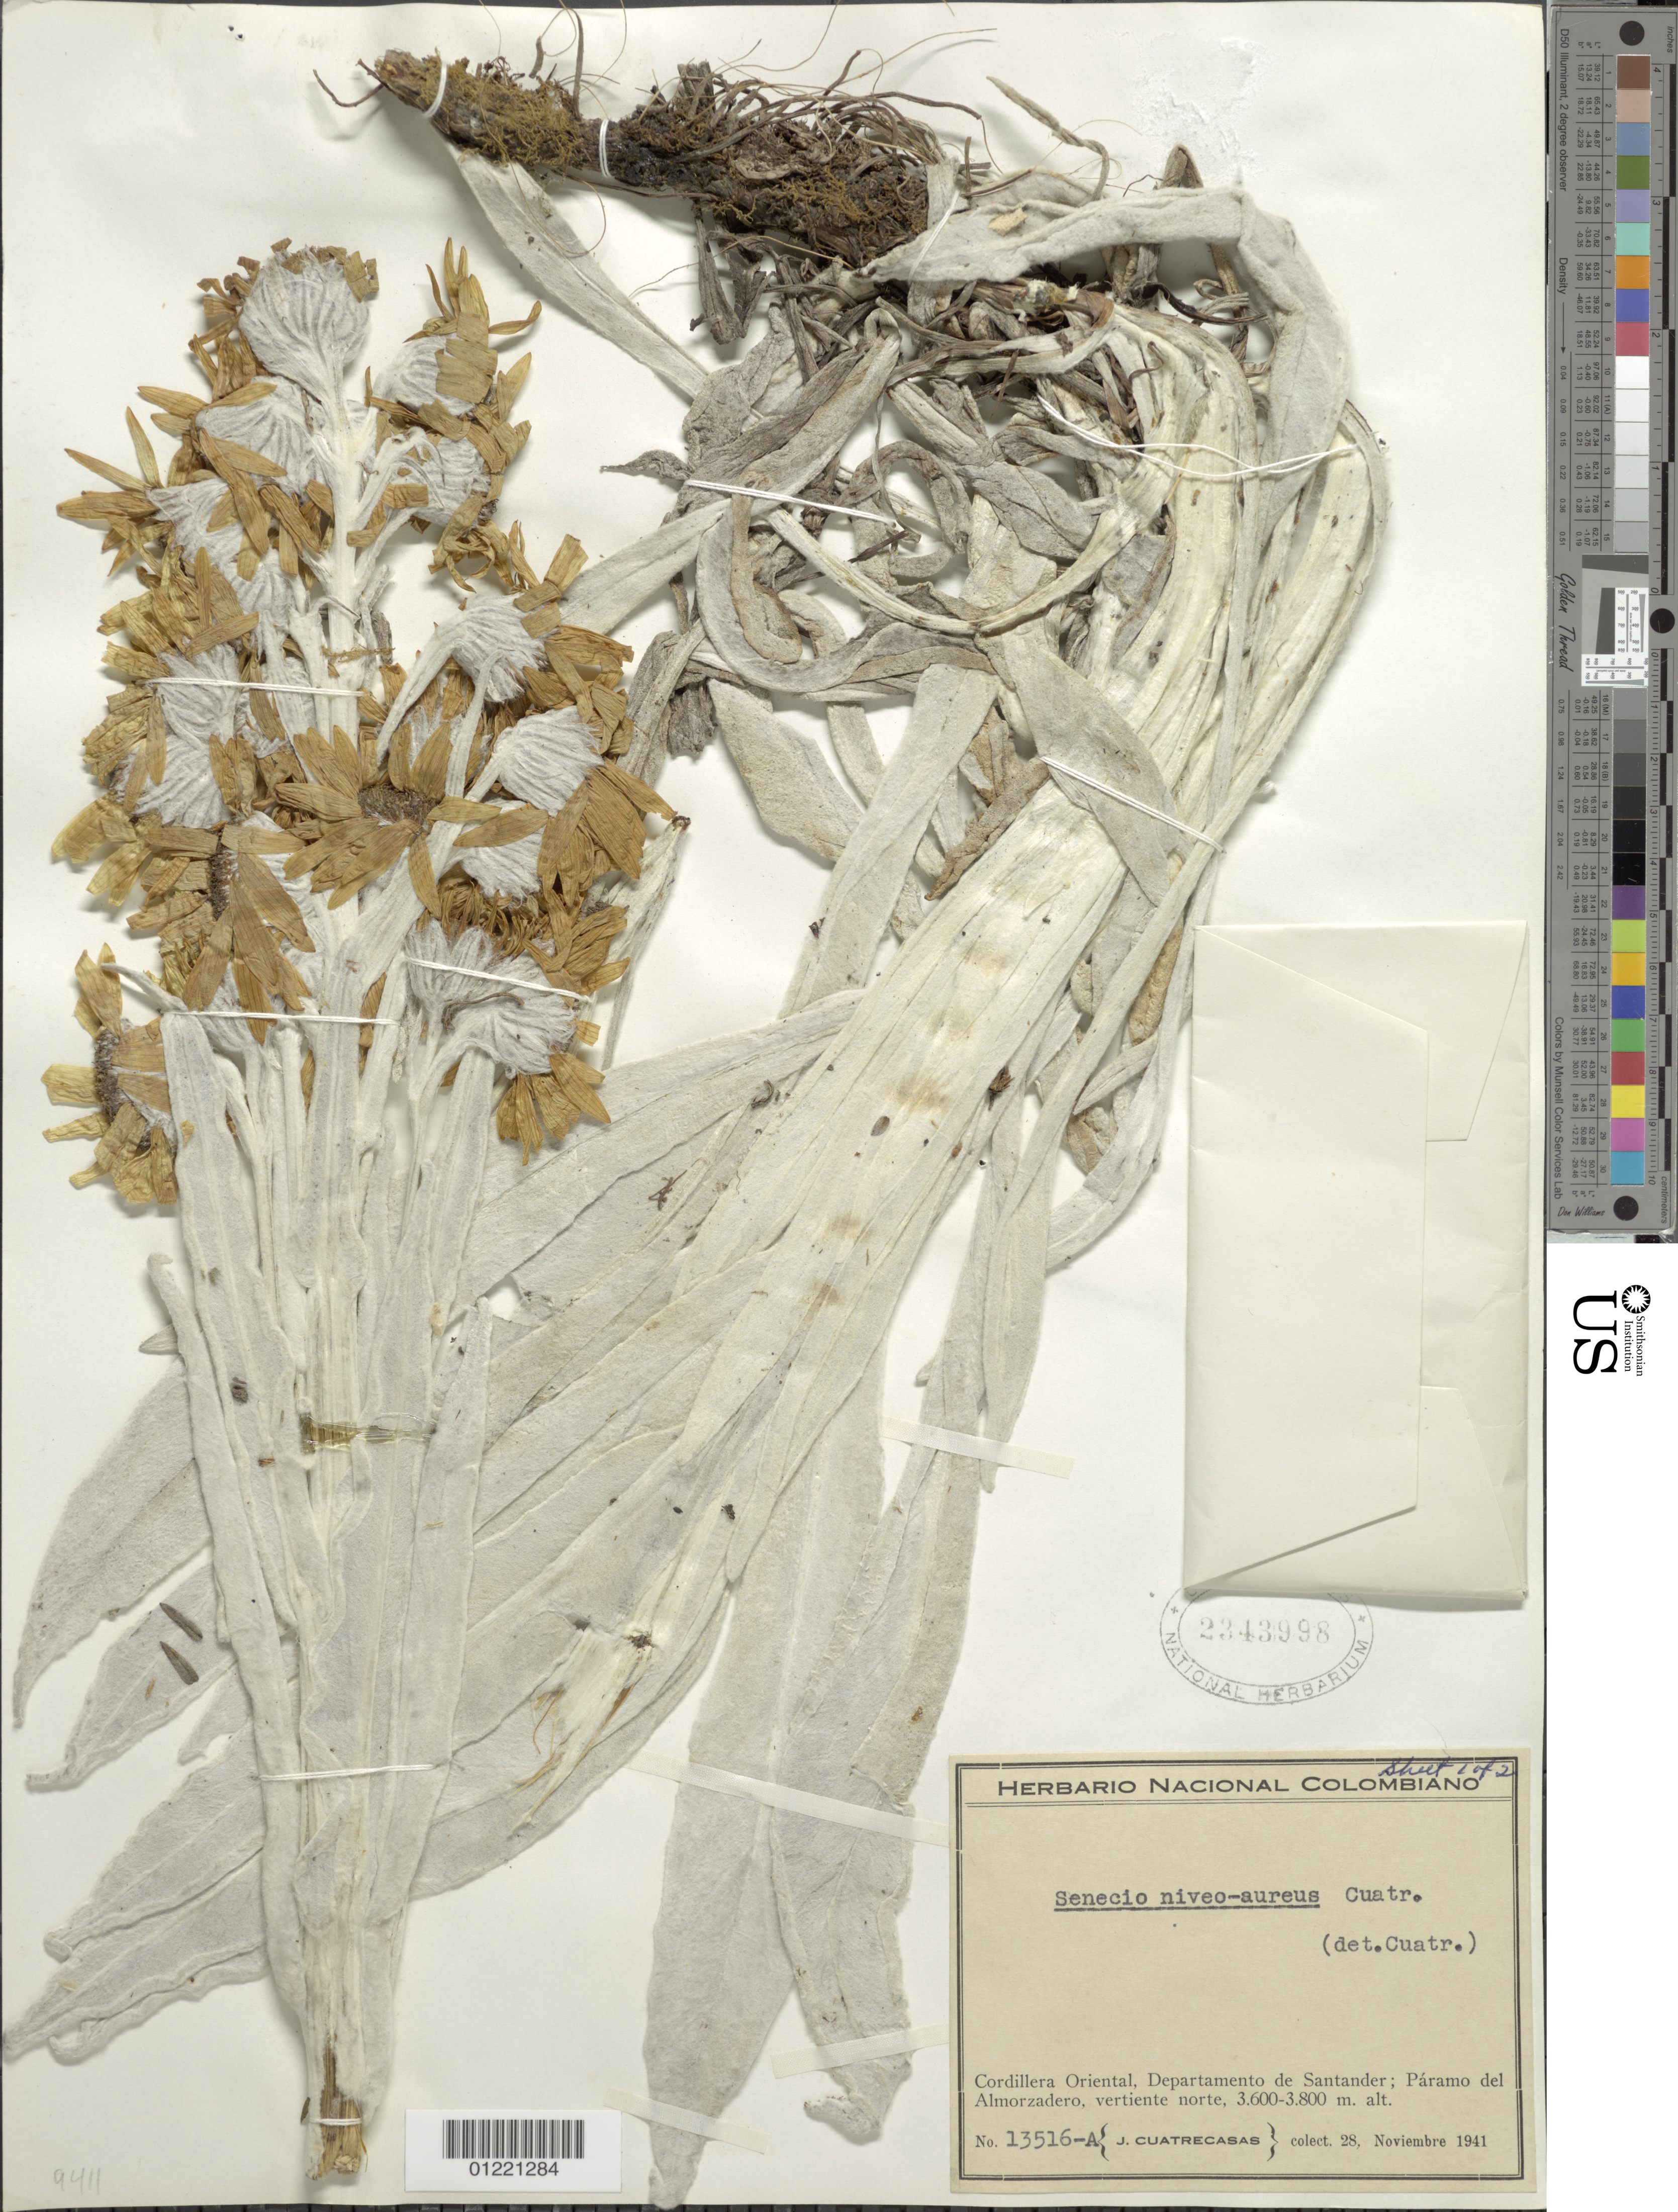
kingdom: Plantae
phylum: Tracheophyta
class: Magnoliopsida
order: Asterales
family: Asteraceae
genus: Senecio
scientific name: Senecio niveo-aureus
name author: Cuatrec.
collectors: J. Cuatrecasas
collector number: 13516A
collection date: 1941-11-28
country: Colombia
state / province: Santander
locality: Cordillera Oriental, Páramo del Almorzadero, vertiente norte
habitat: paramo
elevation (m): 3600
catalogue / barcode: US 2343998